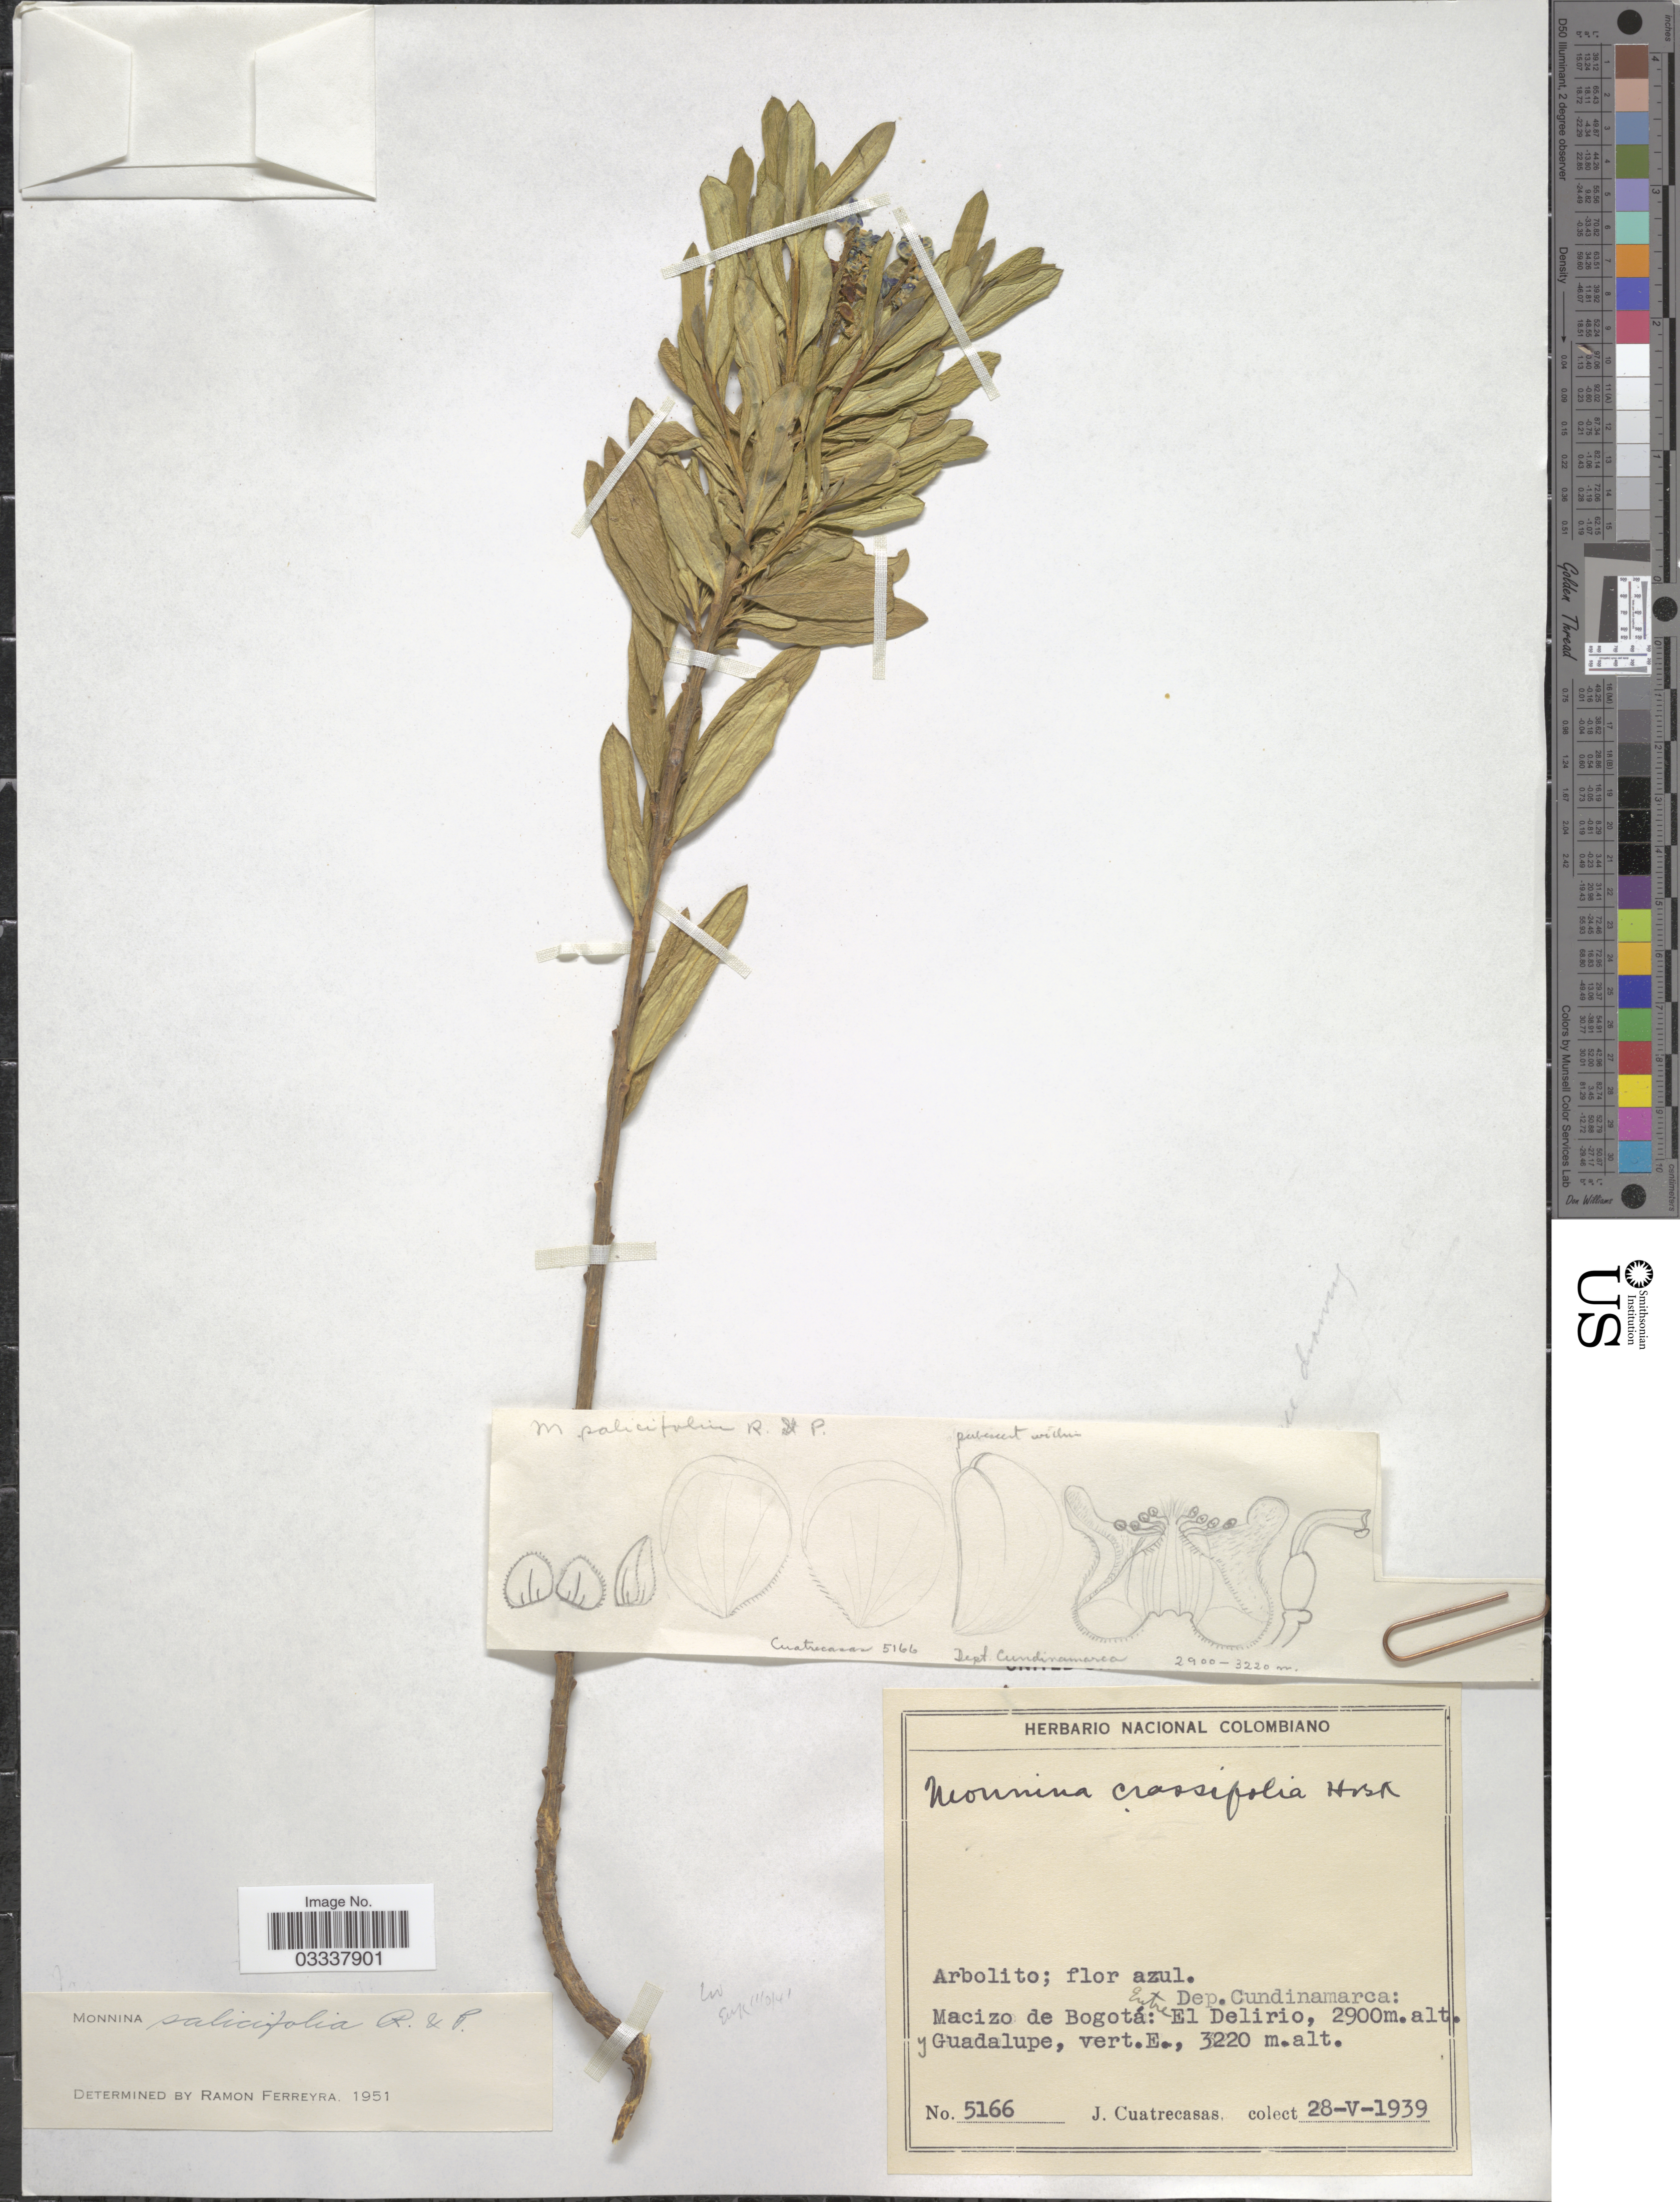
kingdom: Plantae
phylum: Tracheophyta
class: Magnoliopsida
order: Fabales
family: Polygalaceae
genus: Monnina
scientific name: Monnina salicifolia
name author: Ruiz & Pav.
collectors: J. Cuatrecasas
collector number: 5166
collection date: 1939-05-28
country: Colombia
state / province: Cundinamarca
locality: Dep. Cundinamarca: Macizo de Bogotá: Entre El Delirio y Guadalupe, vert. E.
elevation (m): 2900